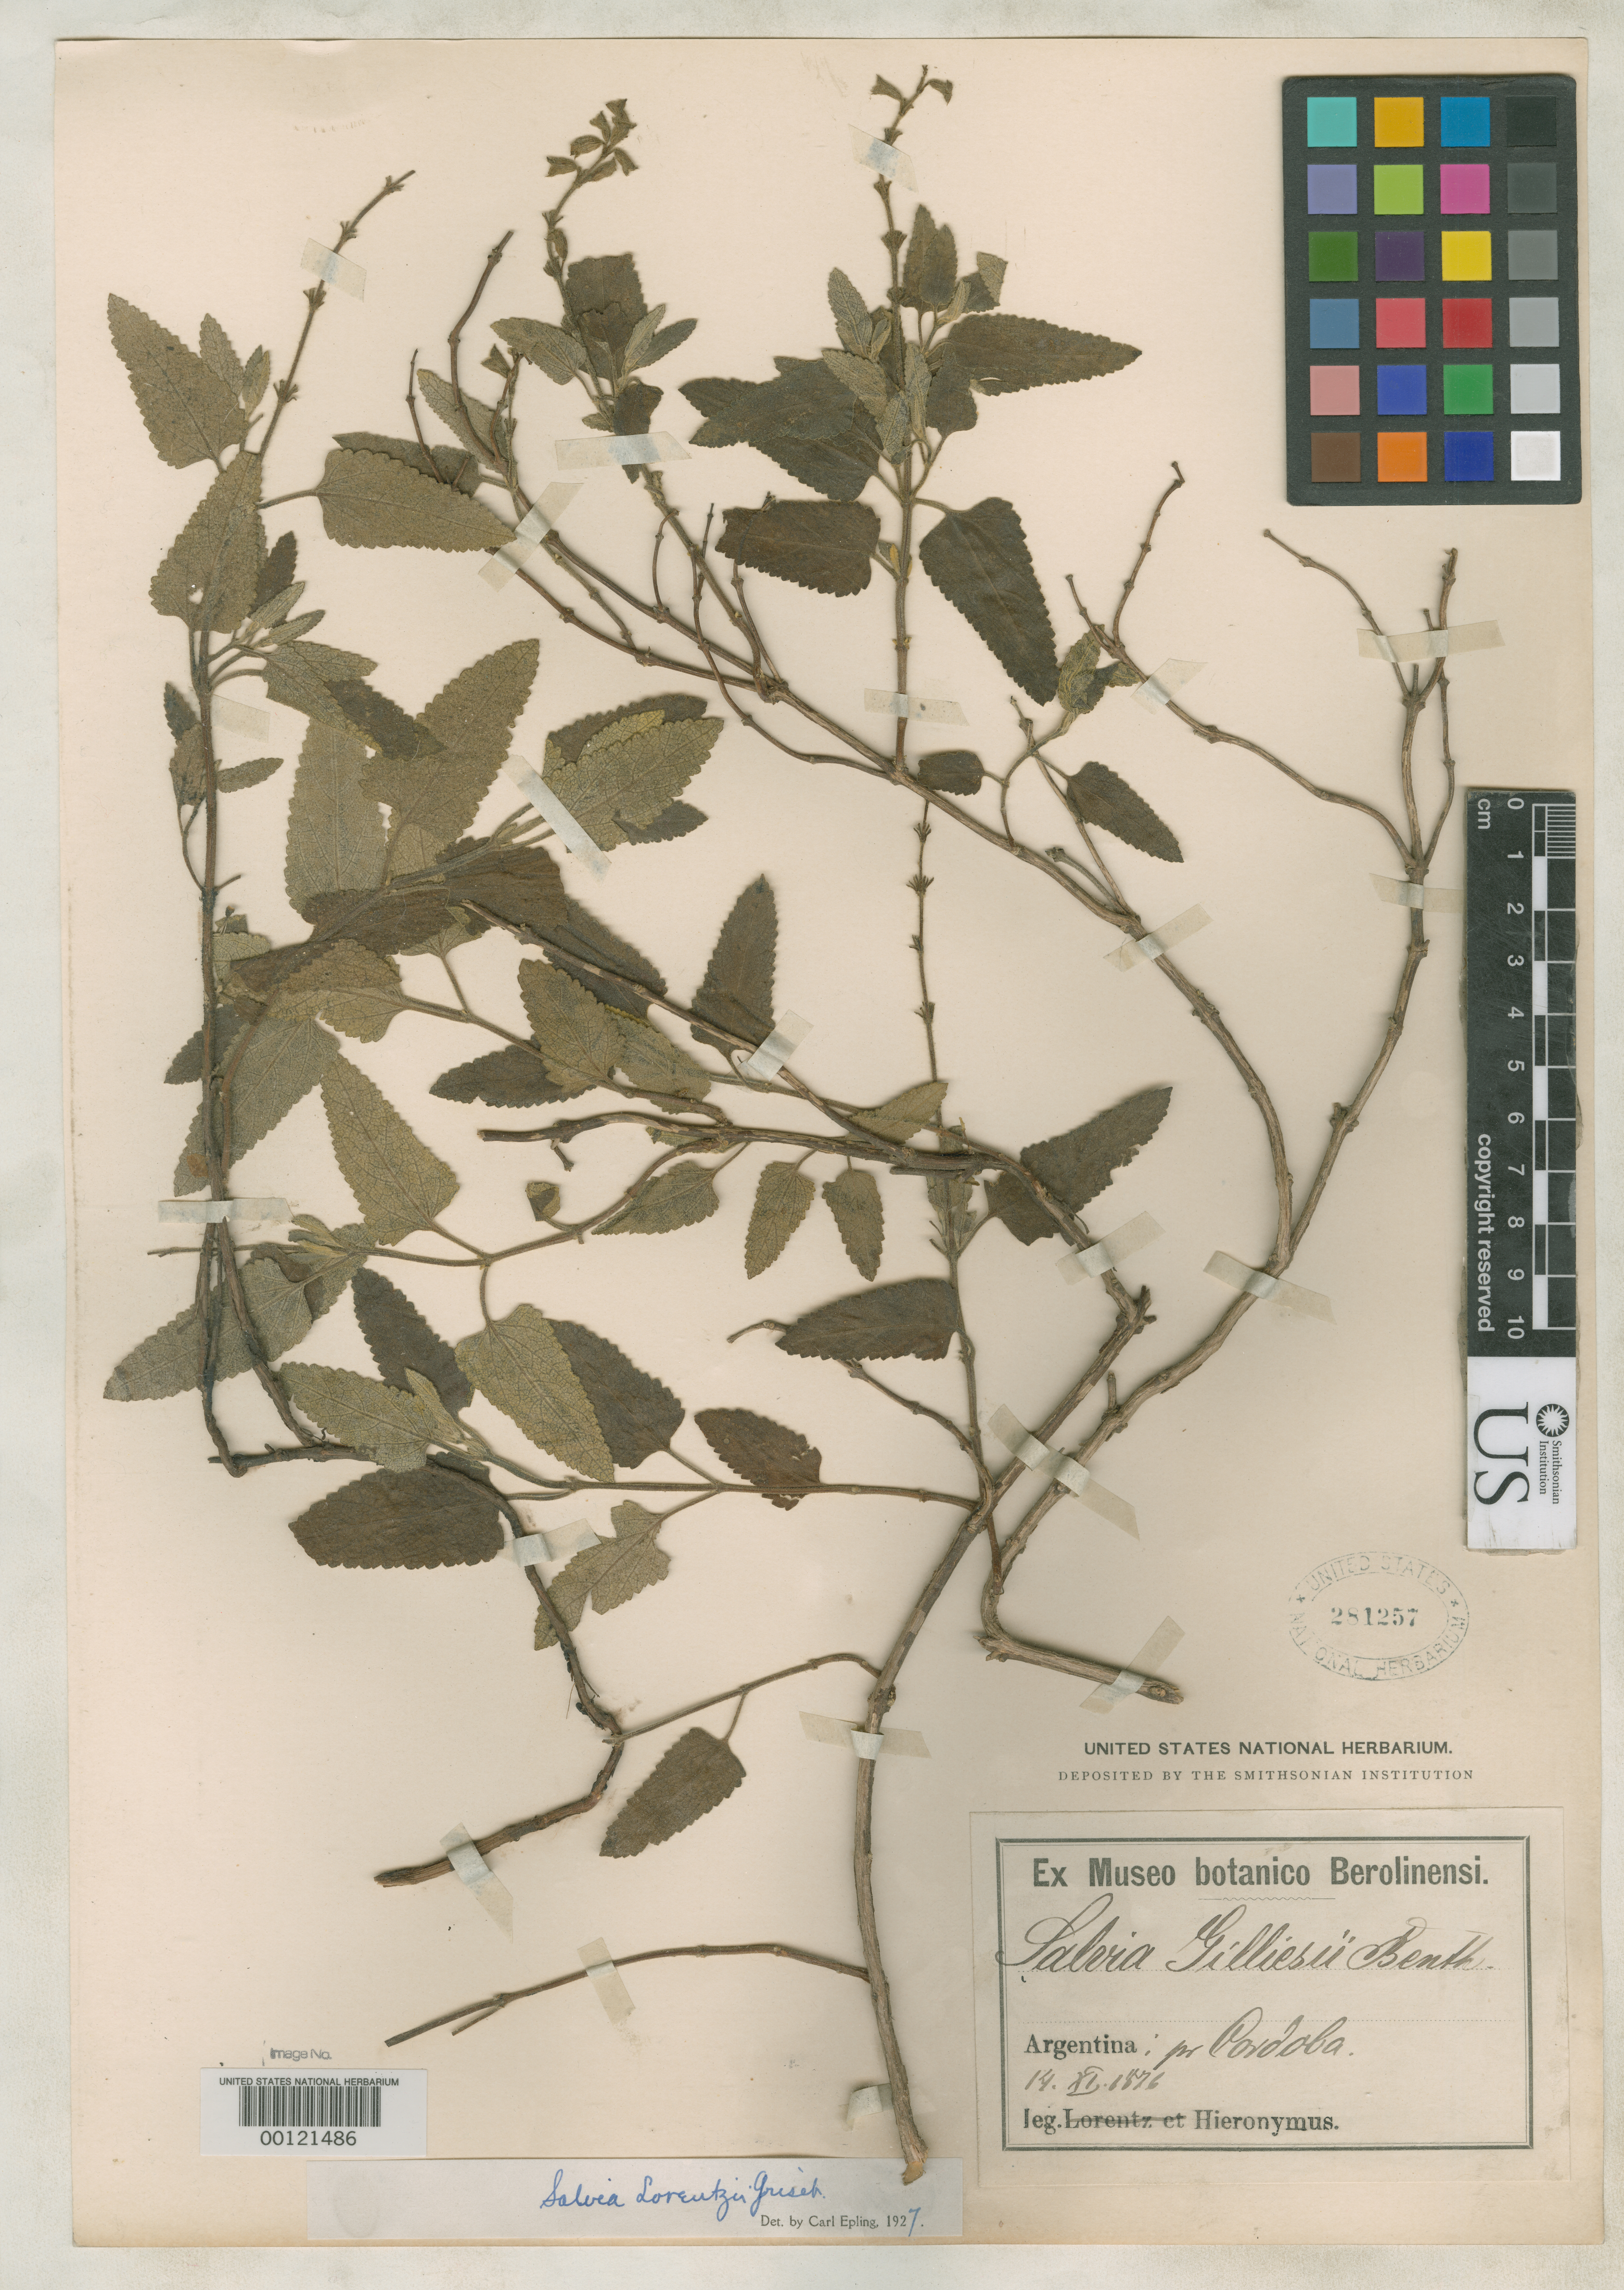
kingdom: Plantae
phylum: Tracheophyta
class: Magnoliopsida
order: Lamiales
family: Lamiaceae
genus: Salvia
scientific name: Salvia gilliesii var. lorentzii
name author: Hieron.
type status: Isotype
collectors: C.E.O. Kuntze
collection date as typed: Dec 1891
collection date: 1891-12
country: Argentina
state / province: Córdoba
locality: Dique.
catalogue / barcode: US 281257